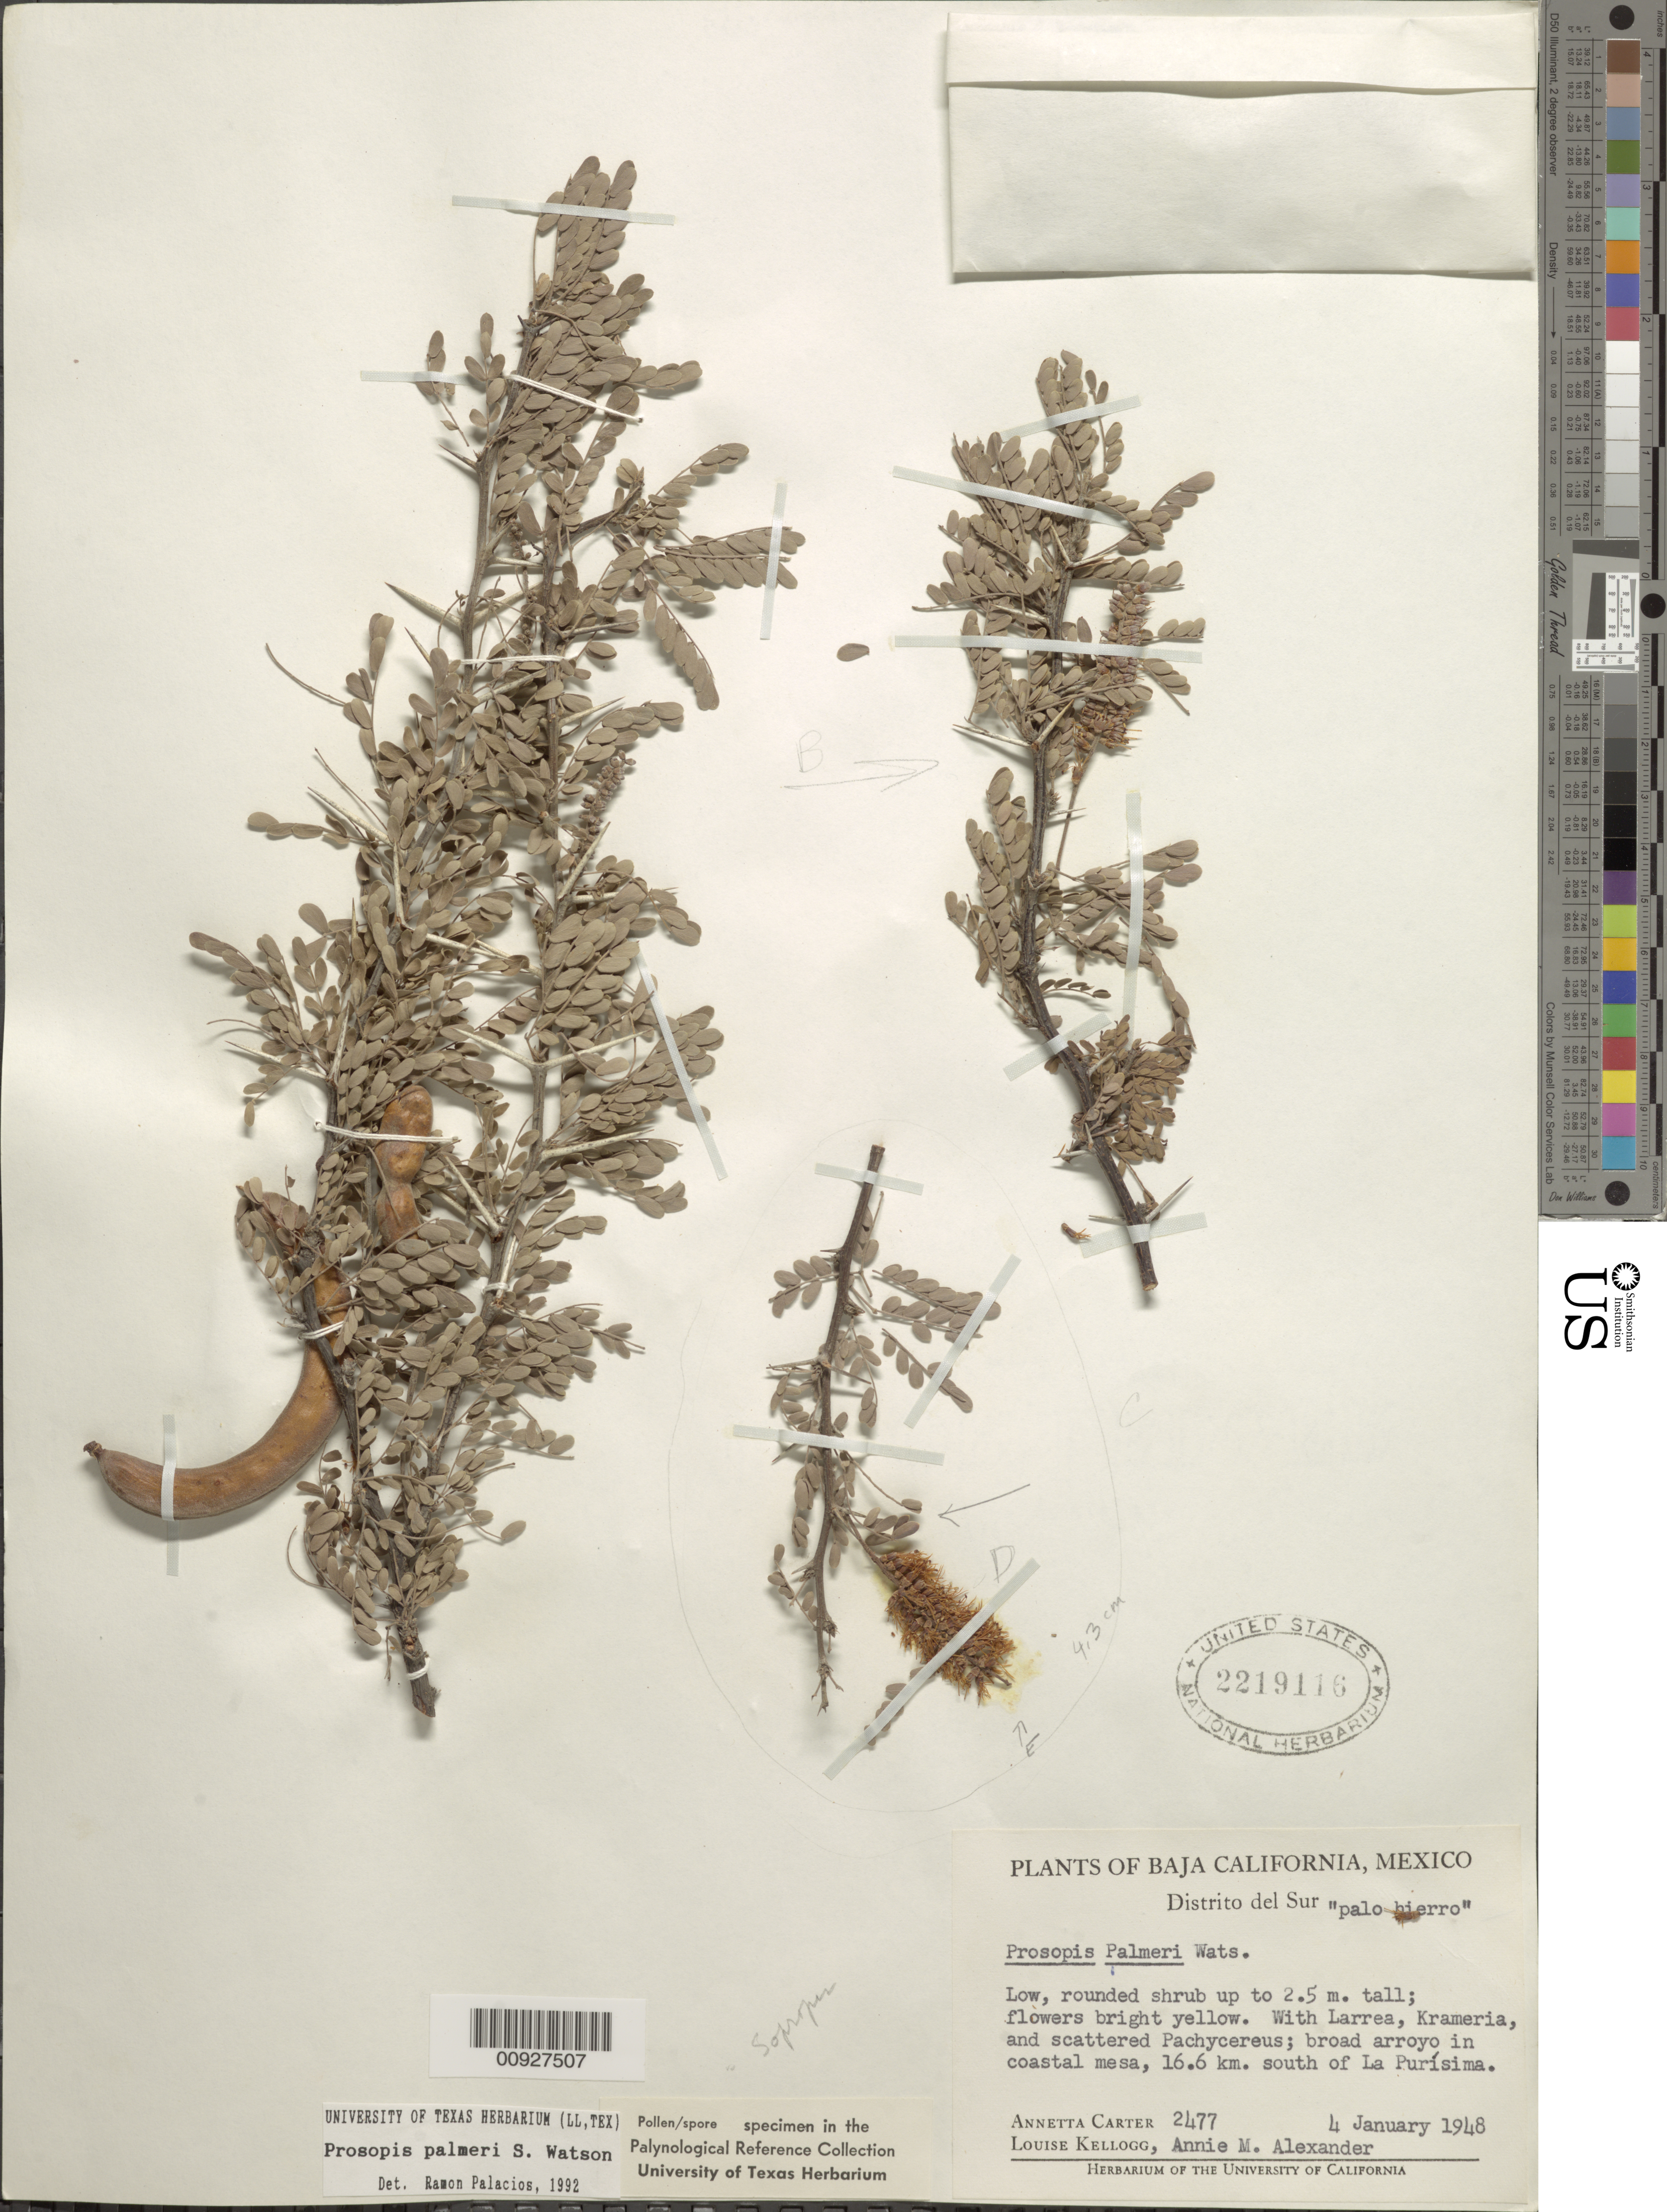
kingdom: Plantae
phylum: Tracheophyta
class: Magnoliopsida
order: Fabales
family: Fabaceae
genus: Strombocarpa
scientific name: Strombocarpa palmeri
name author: (S. Watson) C. E. Hughes & G.P. Lewis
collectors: A. Carter, L. Kellogg & A. M. Alexander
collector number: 2477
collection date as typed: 04 Jan 1948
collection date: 1948-01-04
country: Mexico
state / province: Baja California Sur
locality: Broad arroyo in coastal mesa, 16.6 km. south of La Purísima. Baja California Distrito del Sur.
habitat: With Larrea, Krameria, and scattered Pachycereus; broad arroyo in coastal mesa.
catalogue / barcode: US 2219116